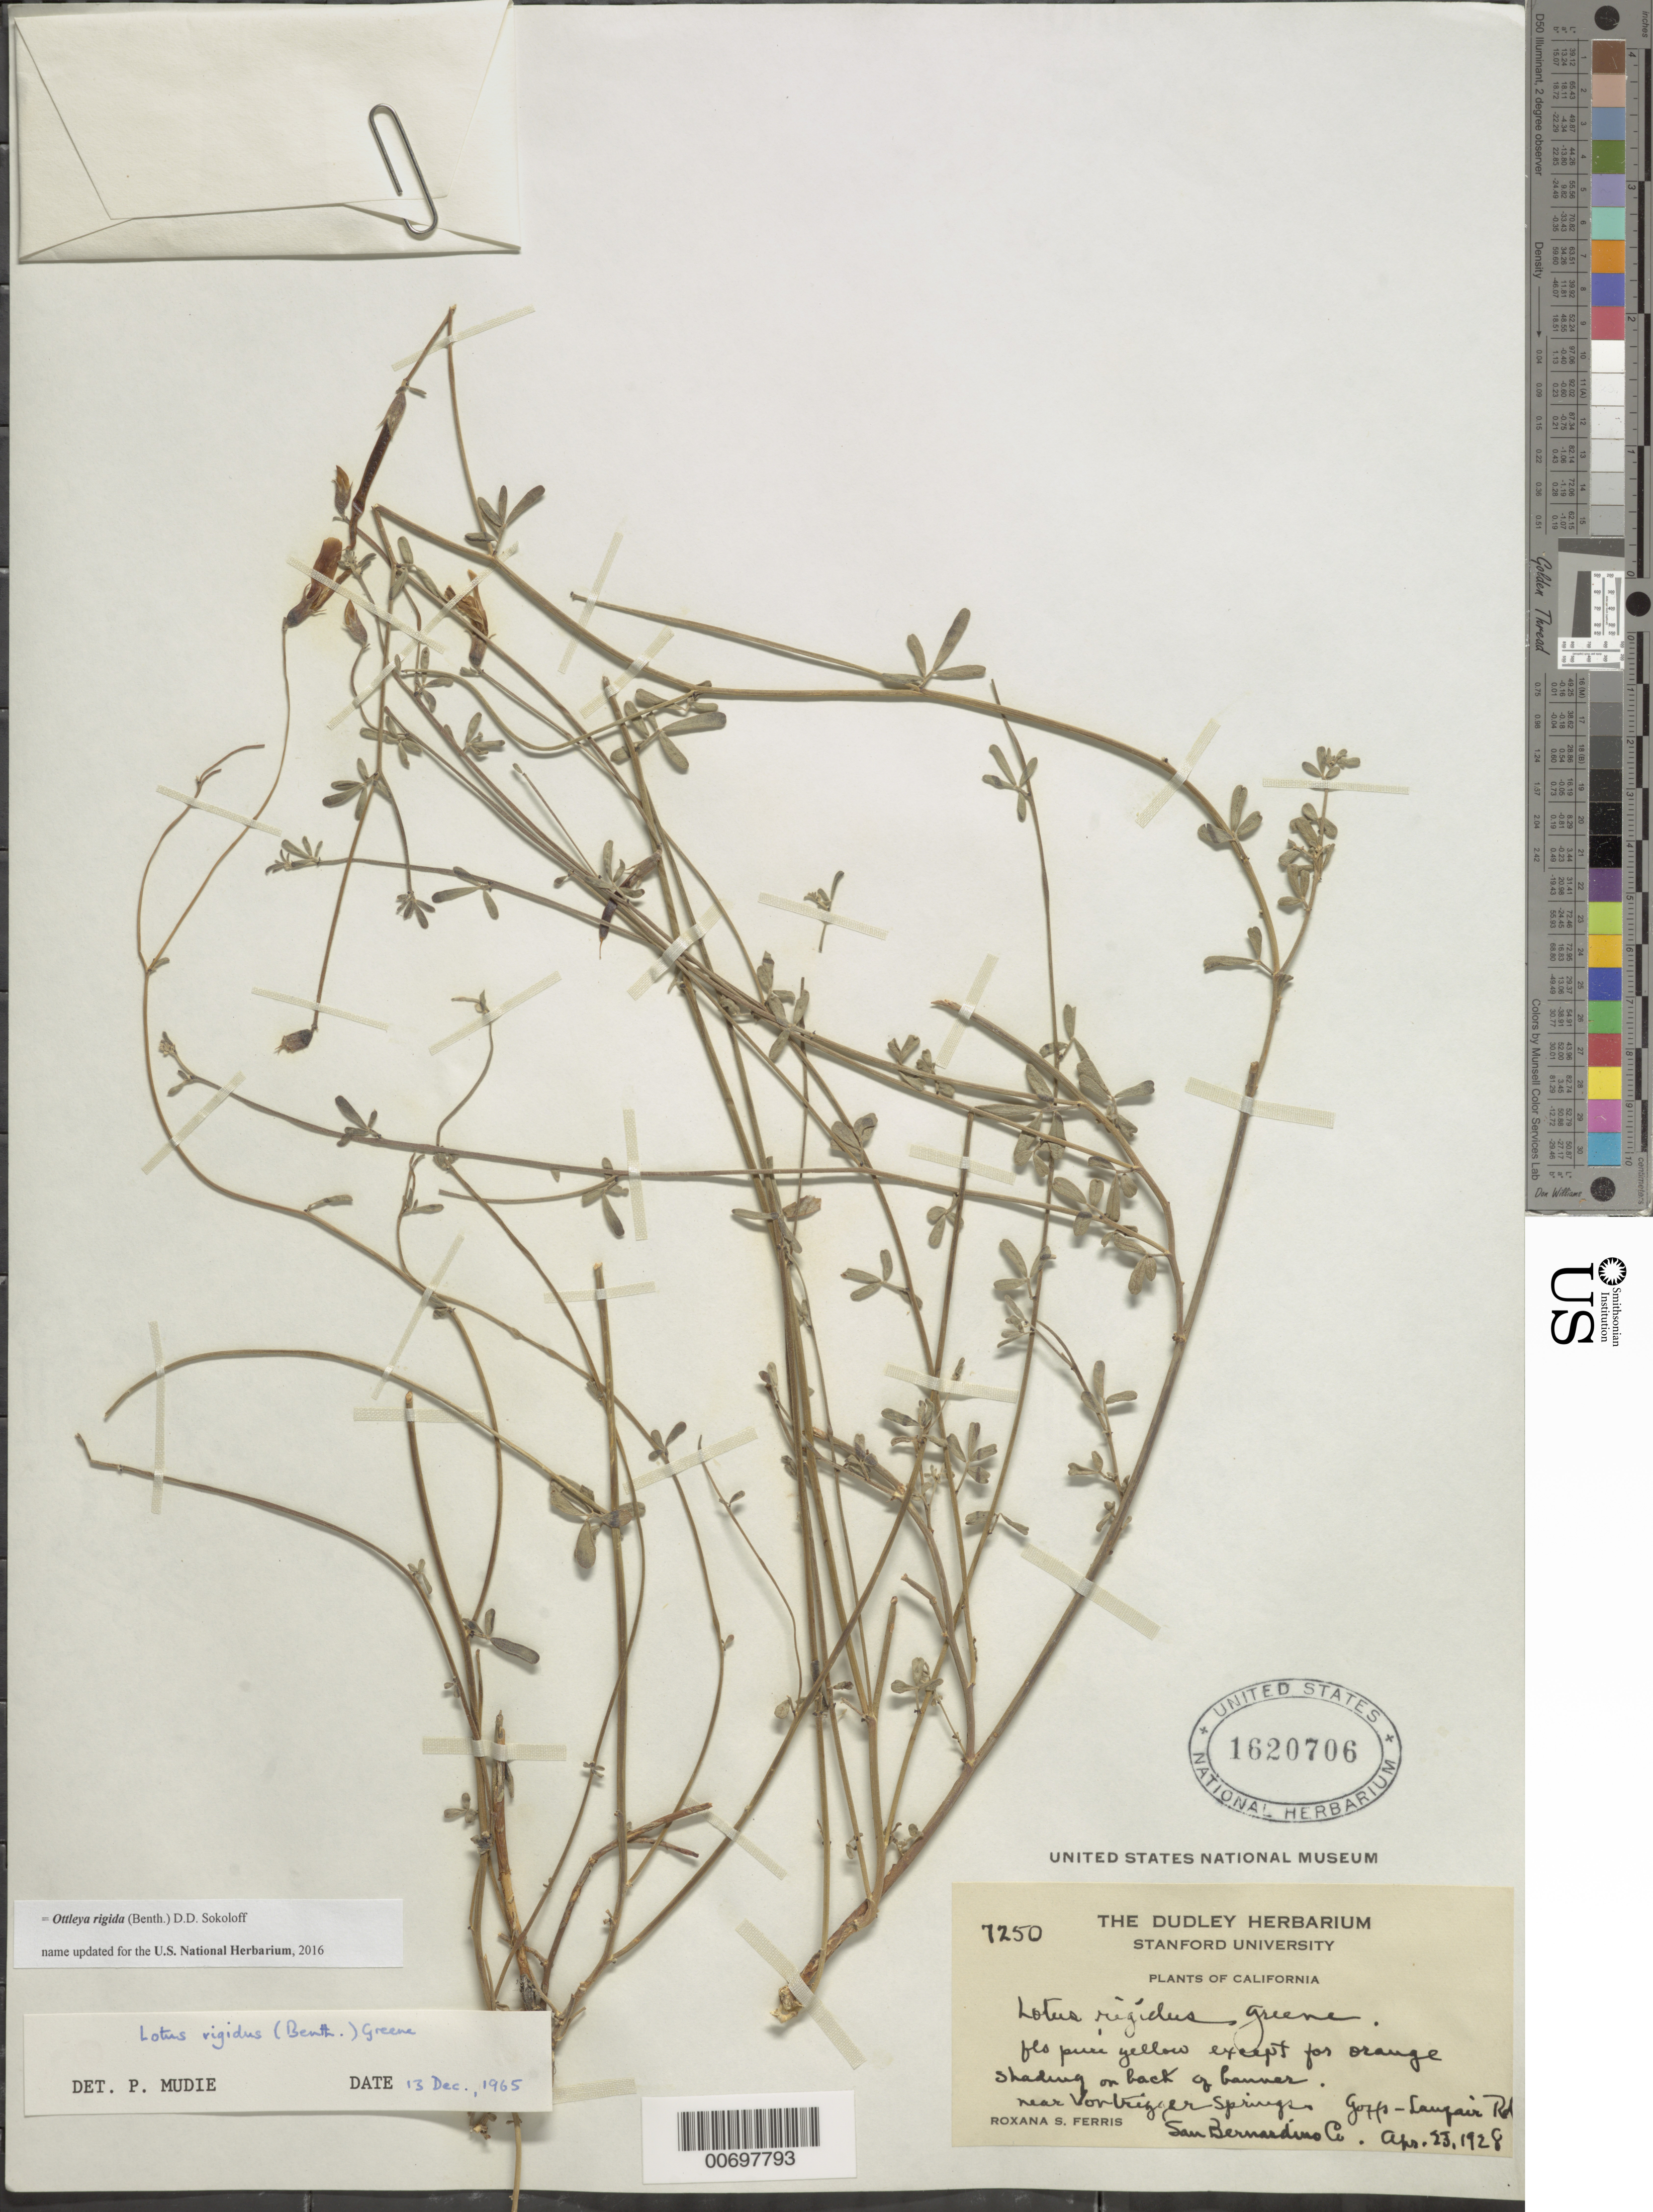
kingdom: Plantae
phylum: Tracheophyta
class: Magnoliopsida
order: Fabales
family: Fabaceae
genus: Ottleya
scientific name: Ottleya rigida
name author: (Benth.) D.D. Sokoloff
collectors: R. S. Ferris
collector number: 7250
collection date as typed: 23 Apr 1928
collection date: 1928-04-23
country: United States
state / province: California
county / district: San Bernardino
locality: Near Vontrigger Springs, Goffs-Lauqair Rd.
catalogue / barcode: US 1620706